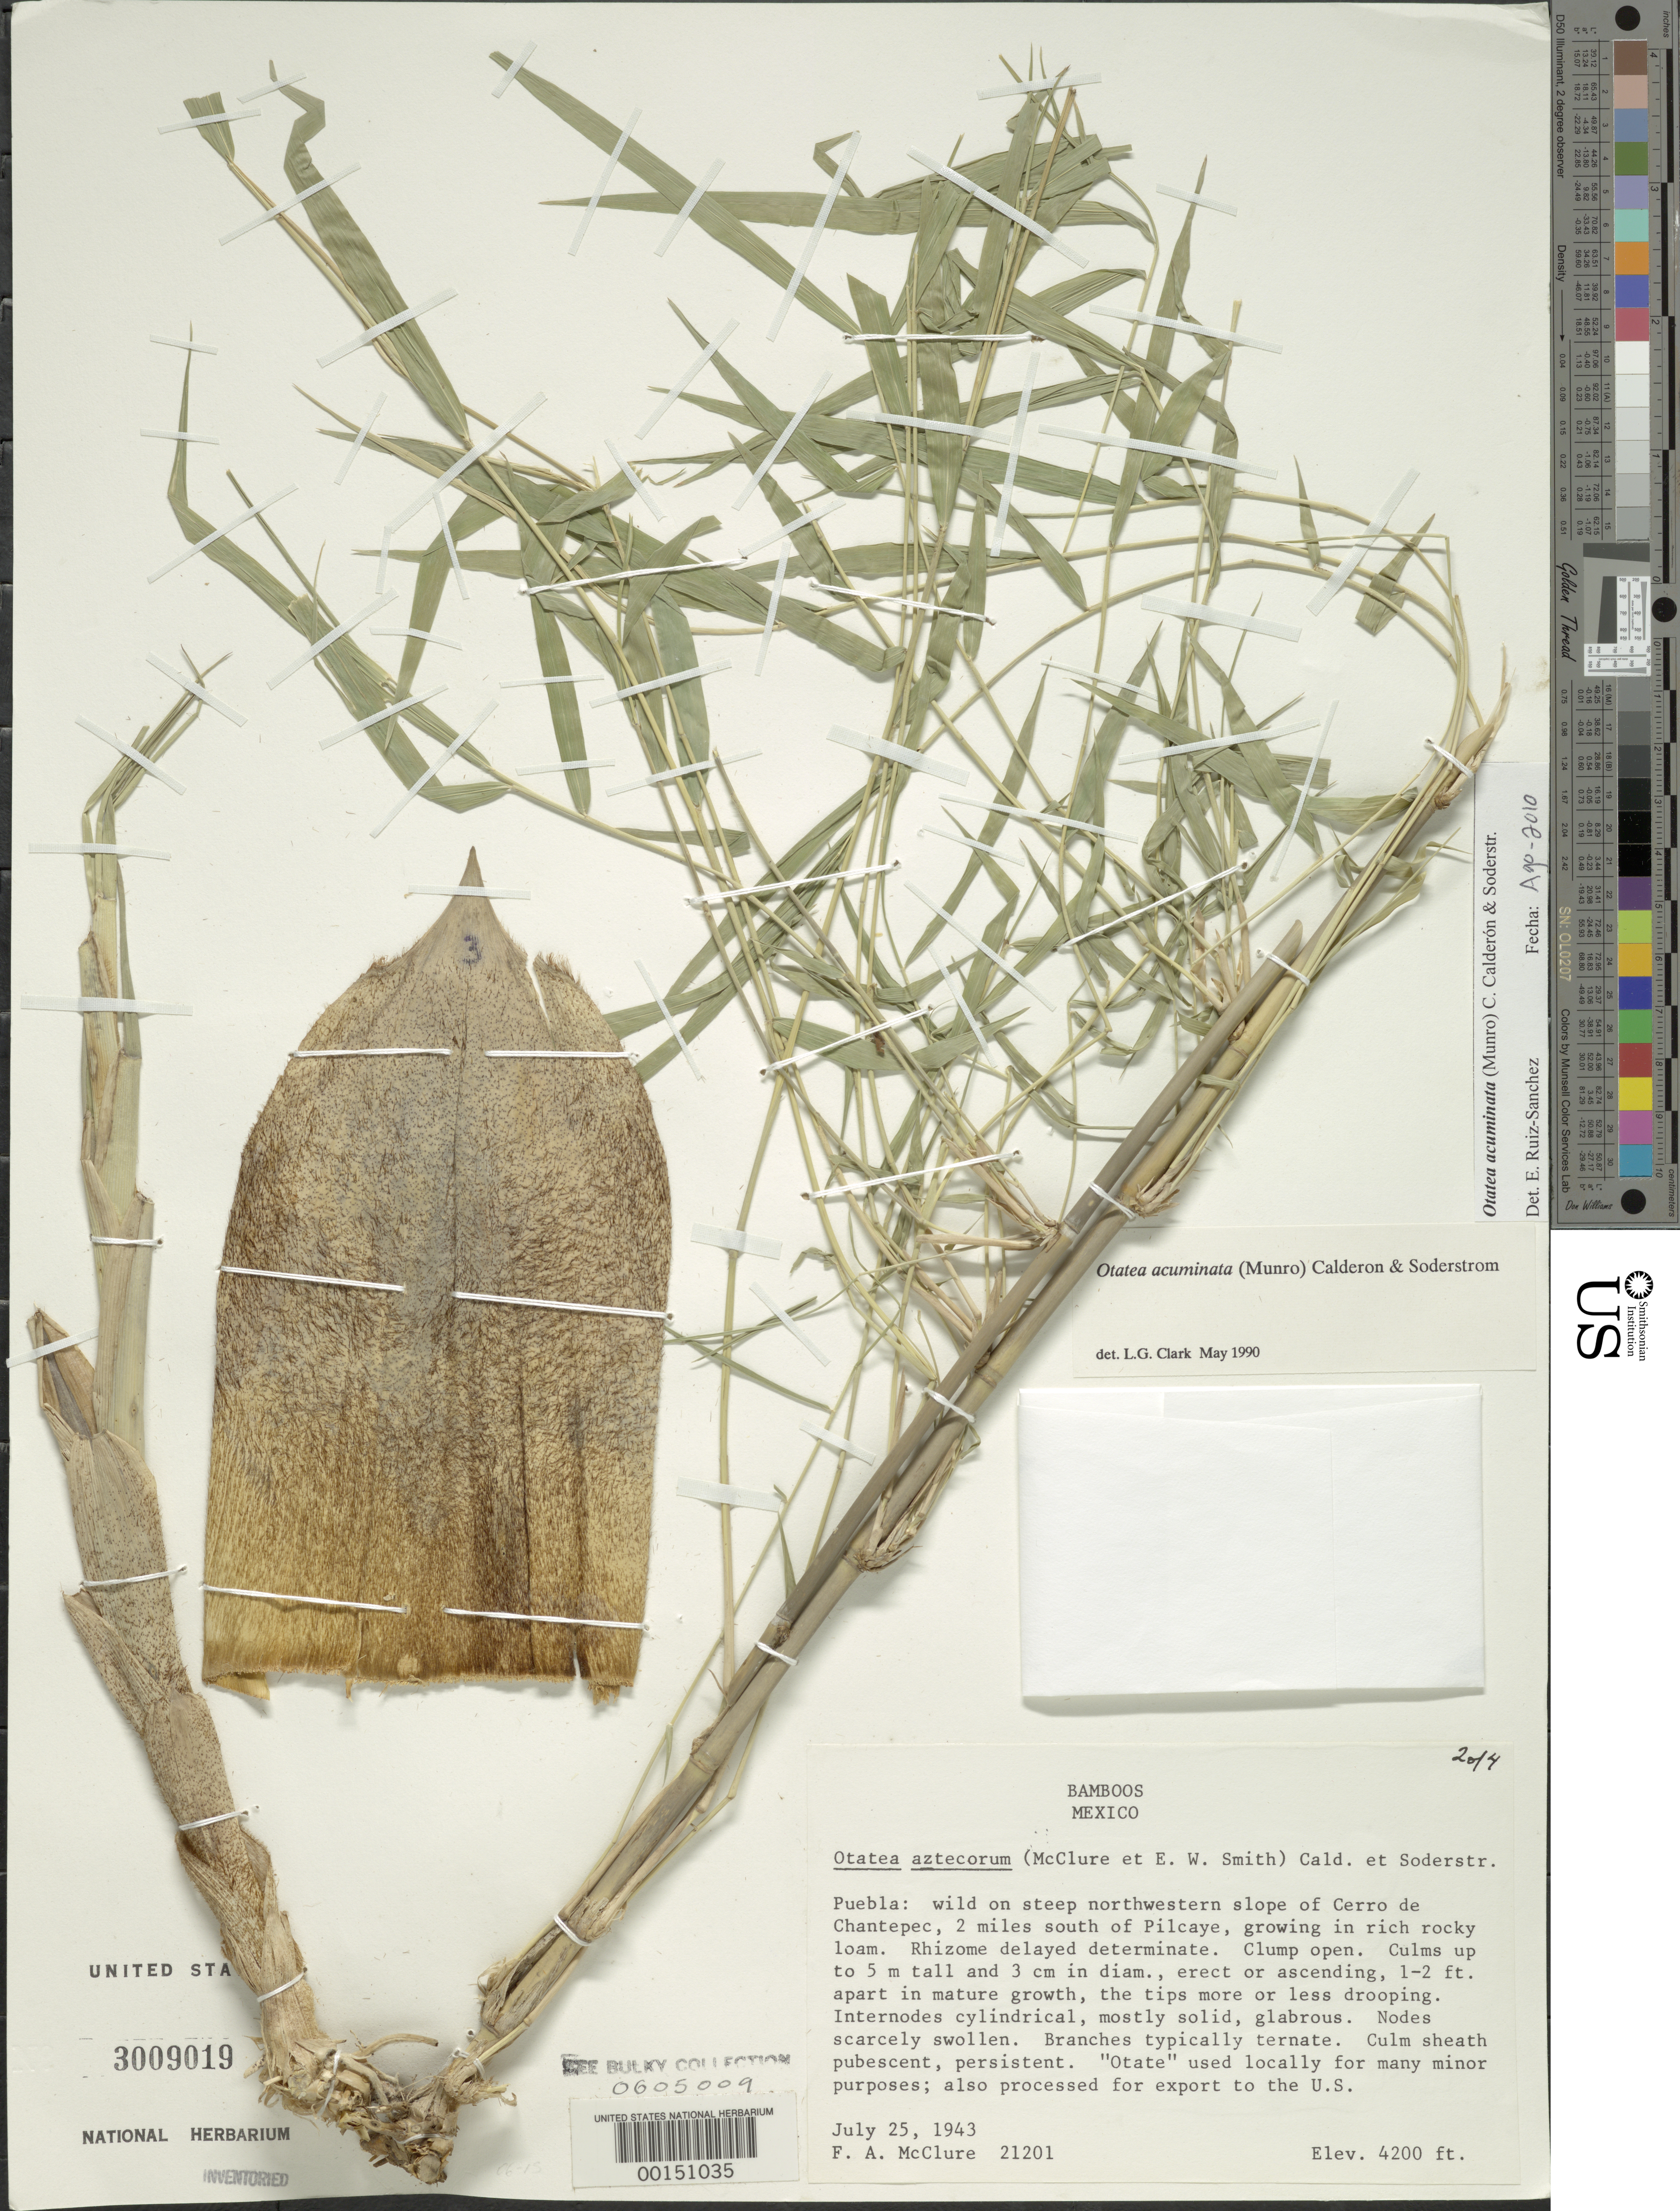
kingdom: Plantae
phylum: Tracheophyta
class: Liliopsida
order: Poales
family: Poaceae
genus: Otatea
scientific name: Otatea acuminata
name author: (Munro) C. E. Calderón & Soderstr.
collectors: F. A. McClure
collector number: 21201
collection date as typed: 25 Jul 1943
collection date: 1943-07-25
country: Mexico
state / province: Puebla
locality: Cerro de Chantepec, 2 miles S of Pilcaye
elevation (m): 1281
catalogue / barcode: US 3009019